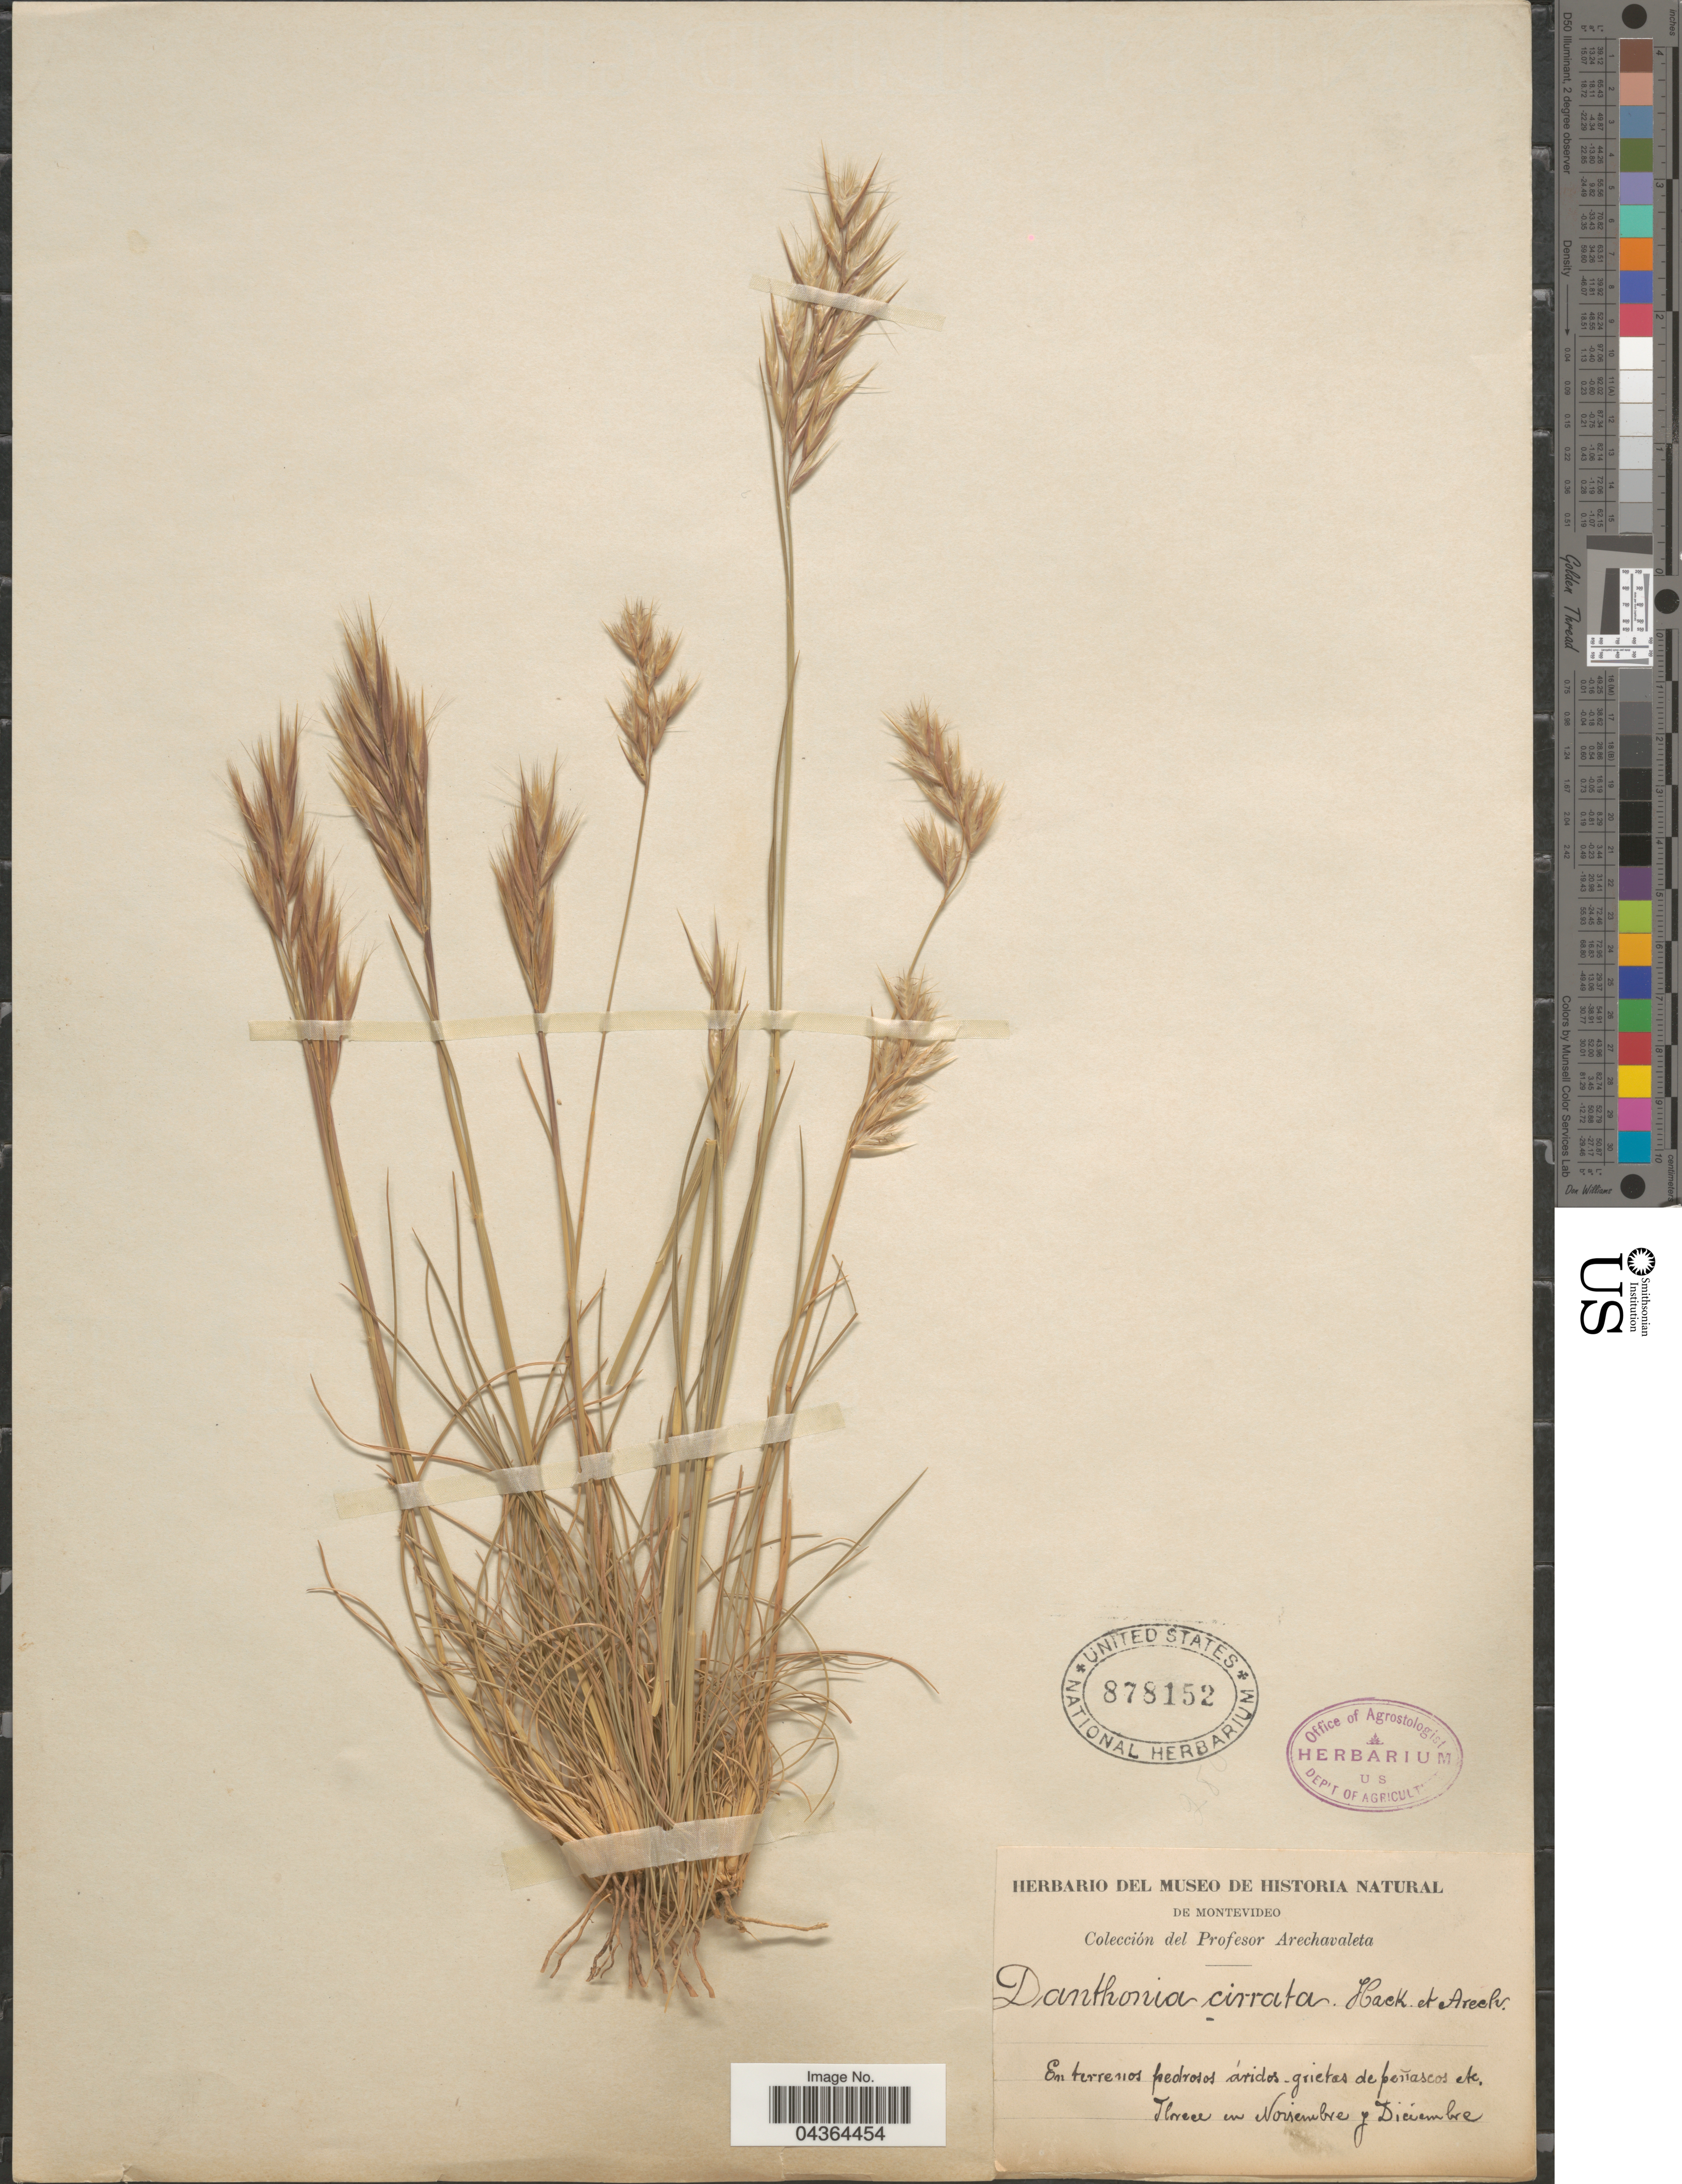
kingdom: Plantae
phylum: Tracheophyta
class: Liliopsida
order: Poales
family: Poaceae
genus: Danthonia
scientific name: Danthonia cirrata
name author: Hack. & Arechav.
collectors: Arechavaleta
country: Uruguay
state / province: Montevideo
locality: En terrenos pedrosos áridos-grietas de peñascos etc.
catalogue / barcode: US 878152